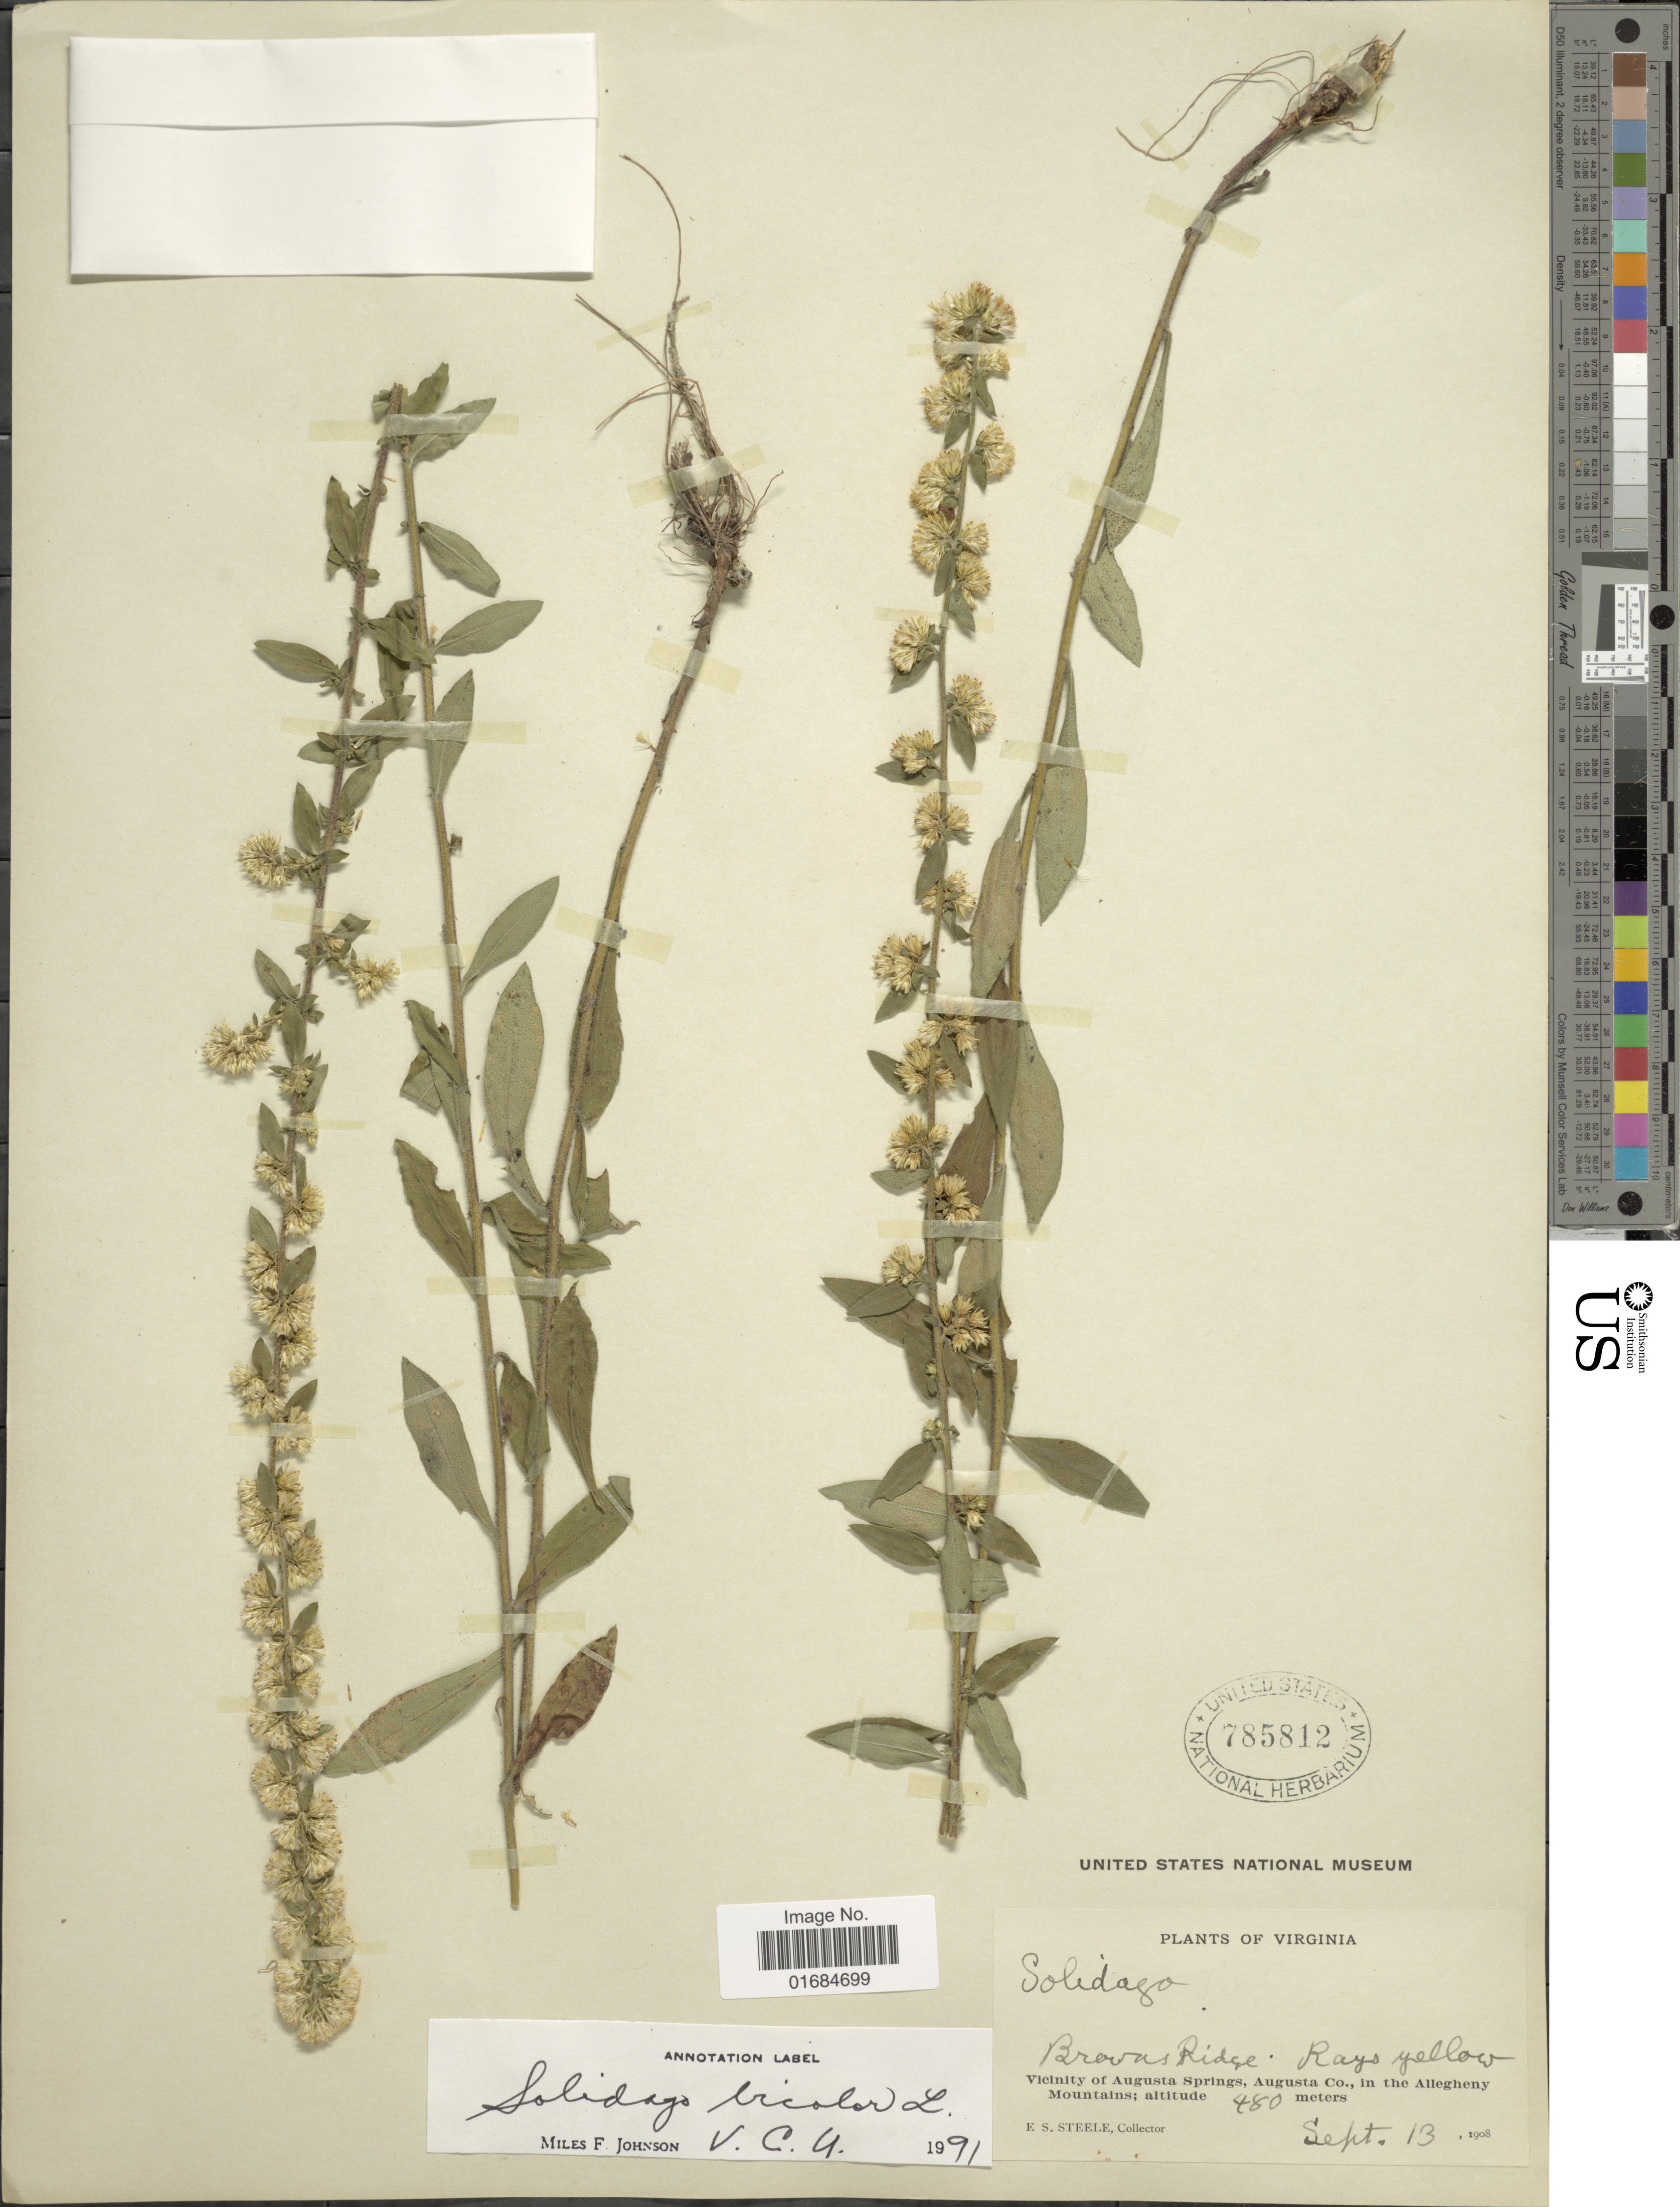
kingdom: Plantae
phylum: Tracheophyta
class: Magnoliopsida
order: Asterales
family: Asteraceae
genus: Solidago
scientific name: Solidago bicolor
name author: L.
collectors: E. Steele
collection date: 1908-09-13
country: United States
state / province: Virginia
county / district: Augusta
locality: Browns Ridge, Vicinity of Augusta Springs, Augusta Co., in the Allegheny Mountains.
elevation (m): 480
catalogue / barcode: US 785812